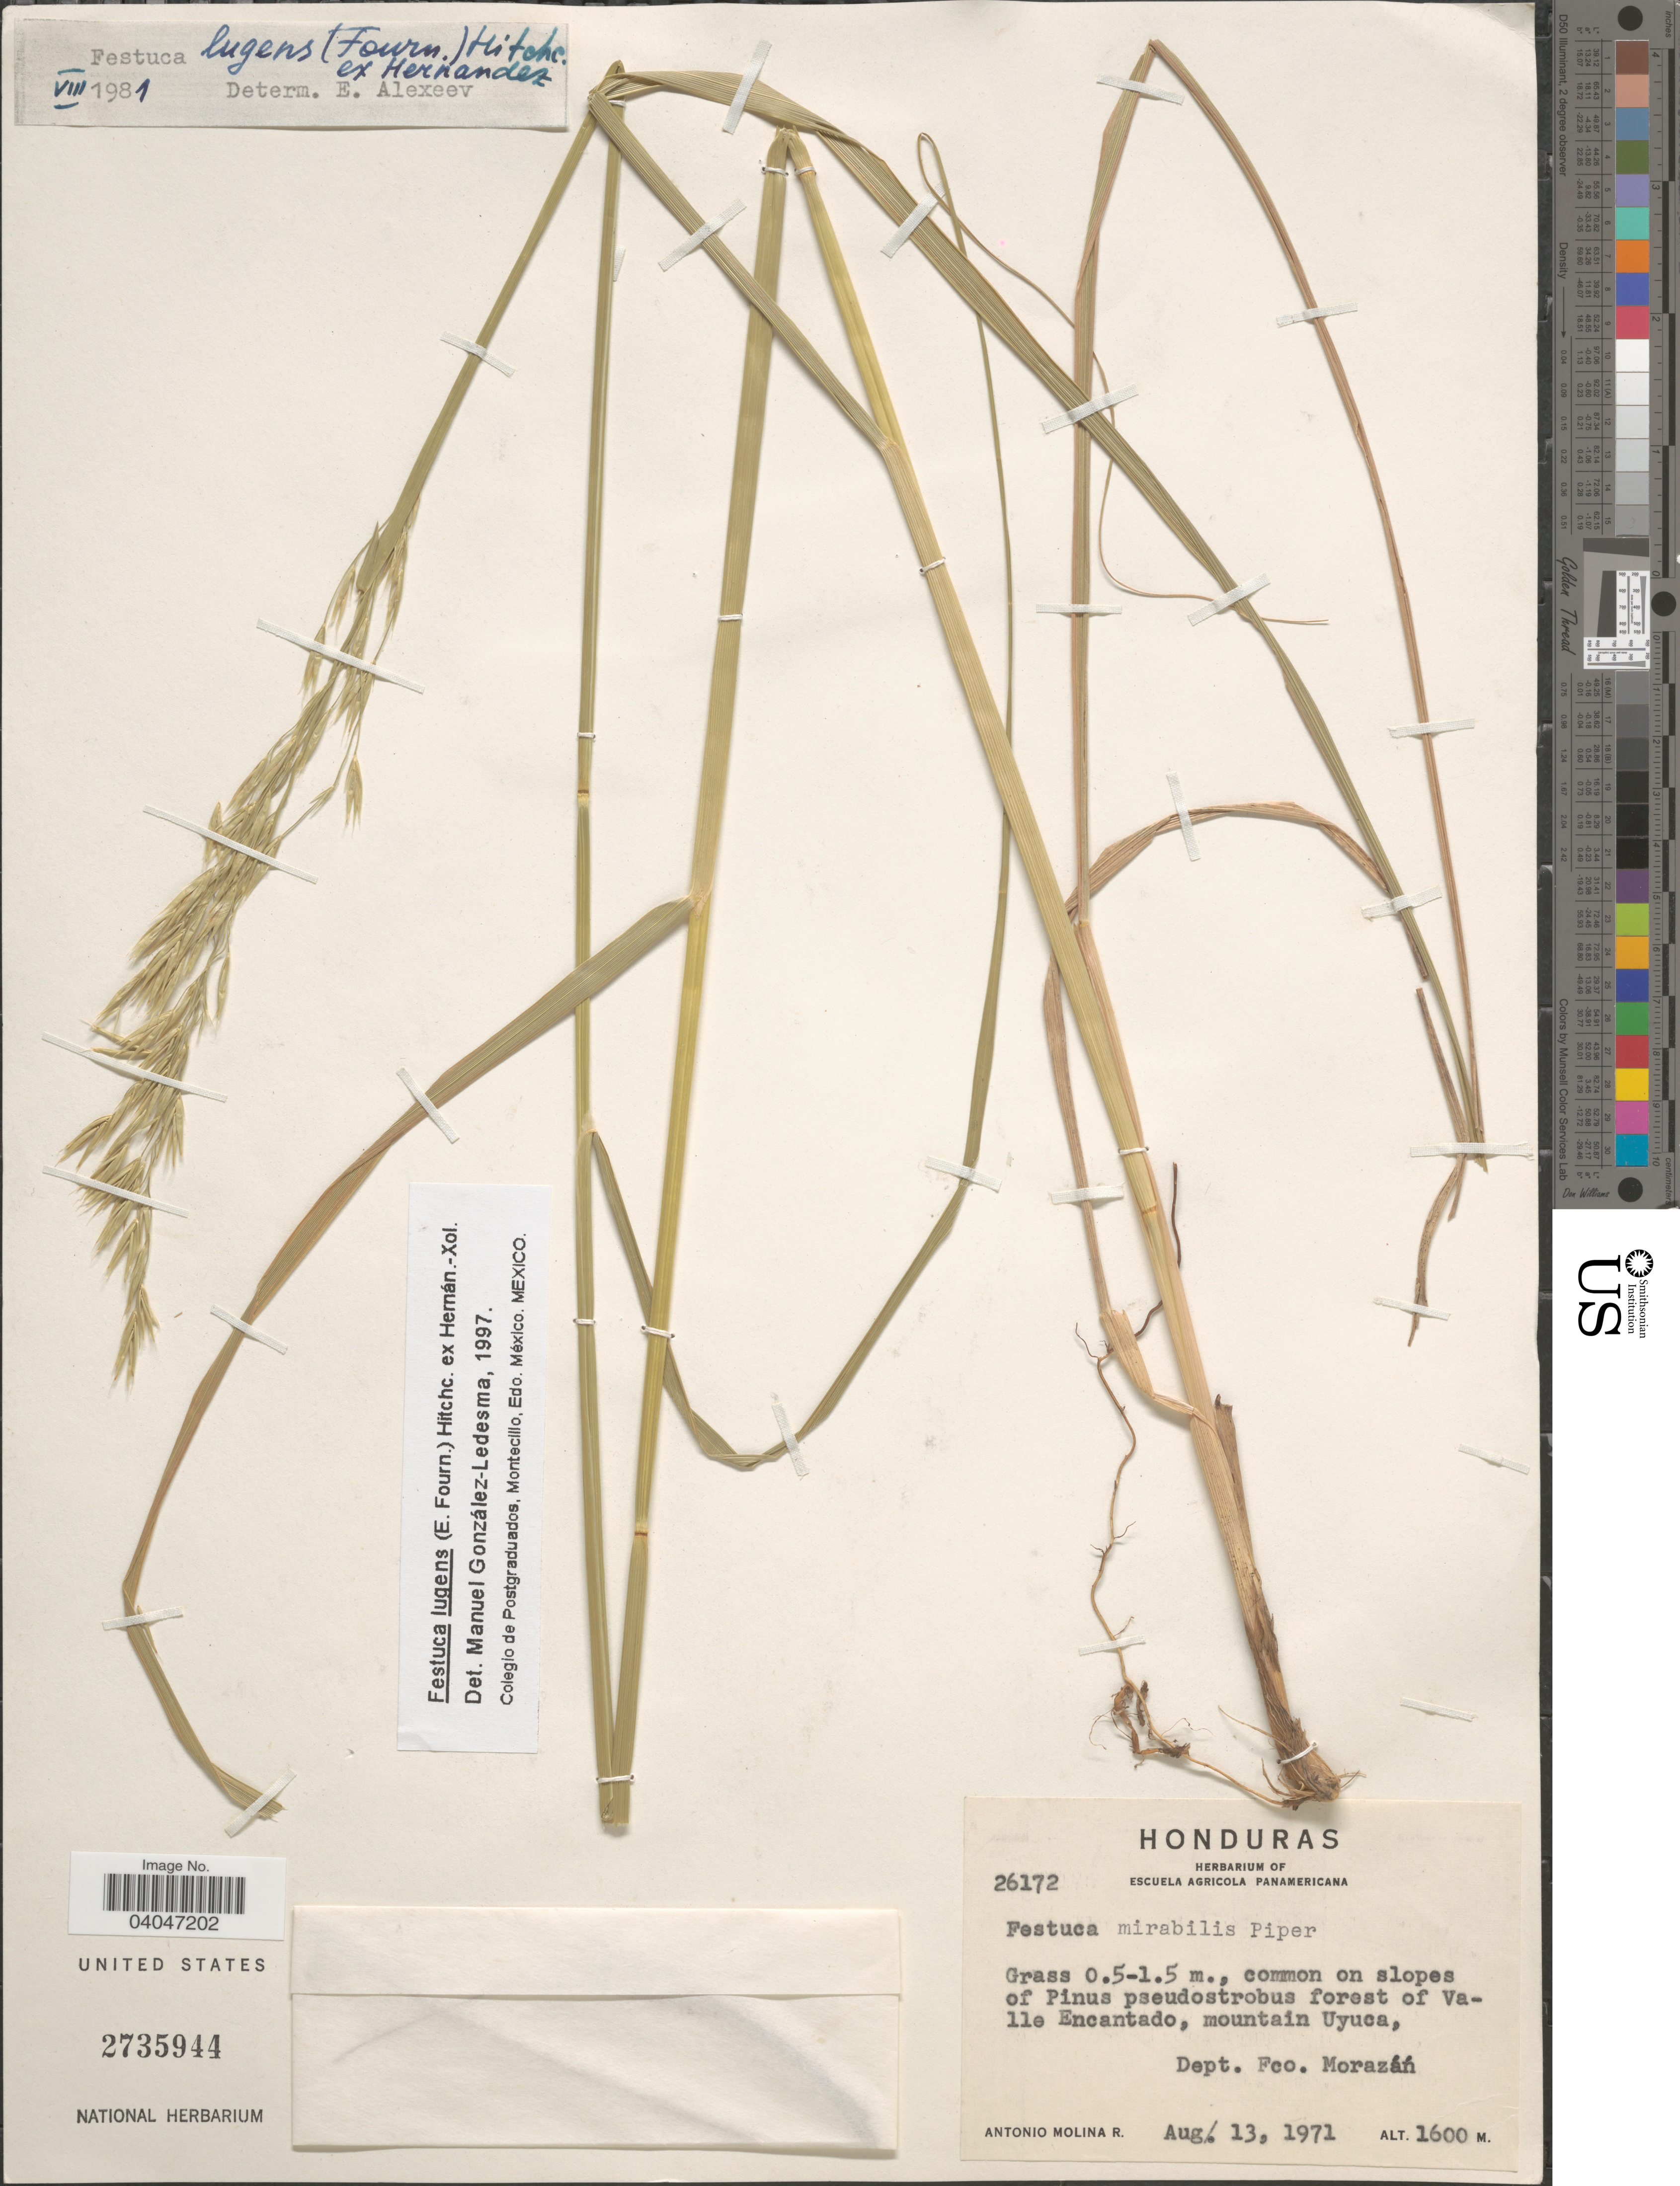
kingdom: Plantae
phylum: Tracheophyta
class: Liliopsida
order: Poales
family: Poaceae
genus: Festuca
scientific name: Festuca lugens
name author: (E. Fourn.) Hitchc. ex Hern.-Xol.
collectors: A. Molina R.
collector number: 26172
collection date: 1971-08-13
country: Honduras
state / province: Fco. Morazán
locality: On slopes of Pinus pseudostrobus forest of Valle Encantado, mountain Uyuca, Dept. Fco. Morazán.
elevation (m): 1600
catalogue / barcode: US 2735944